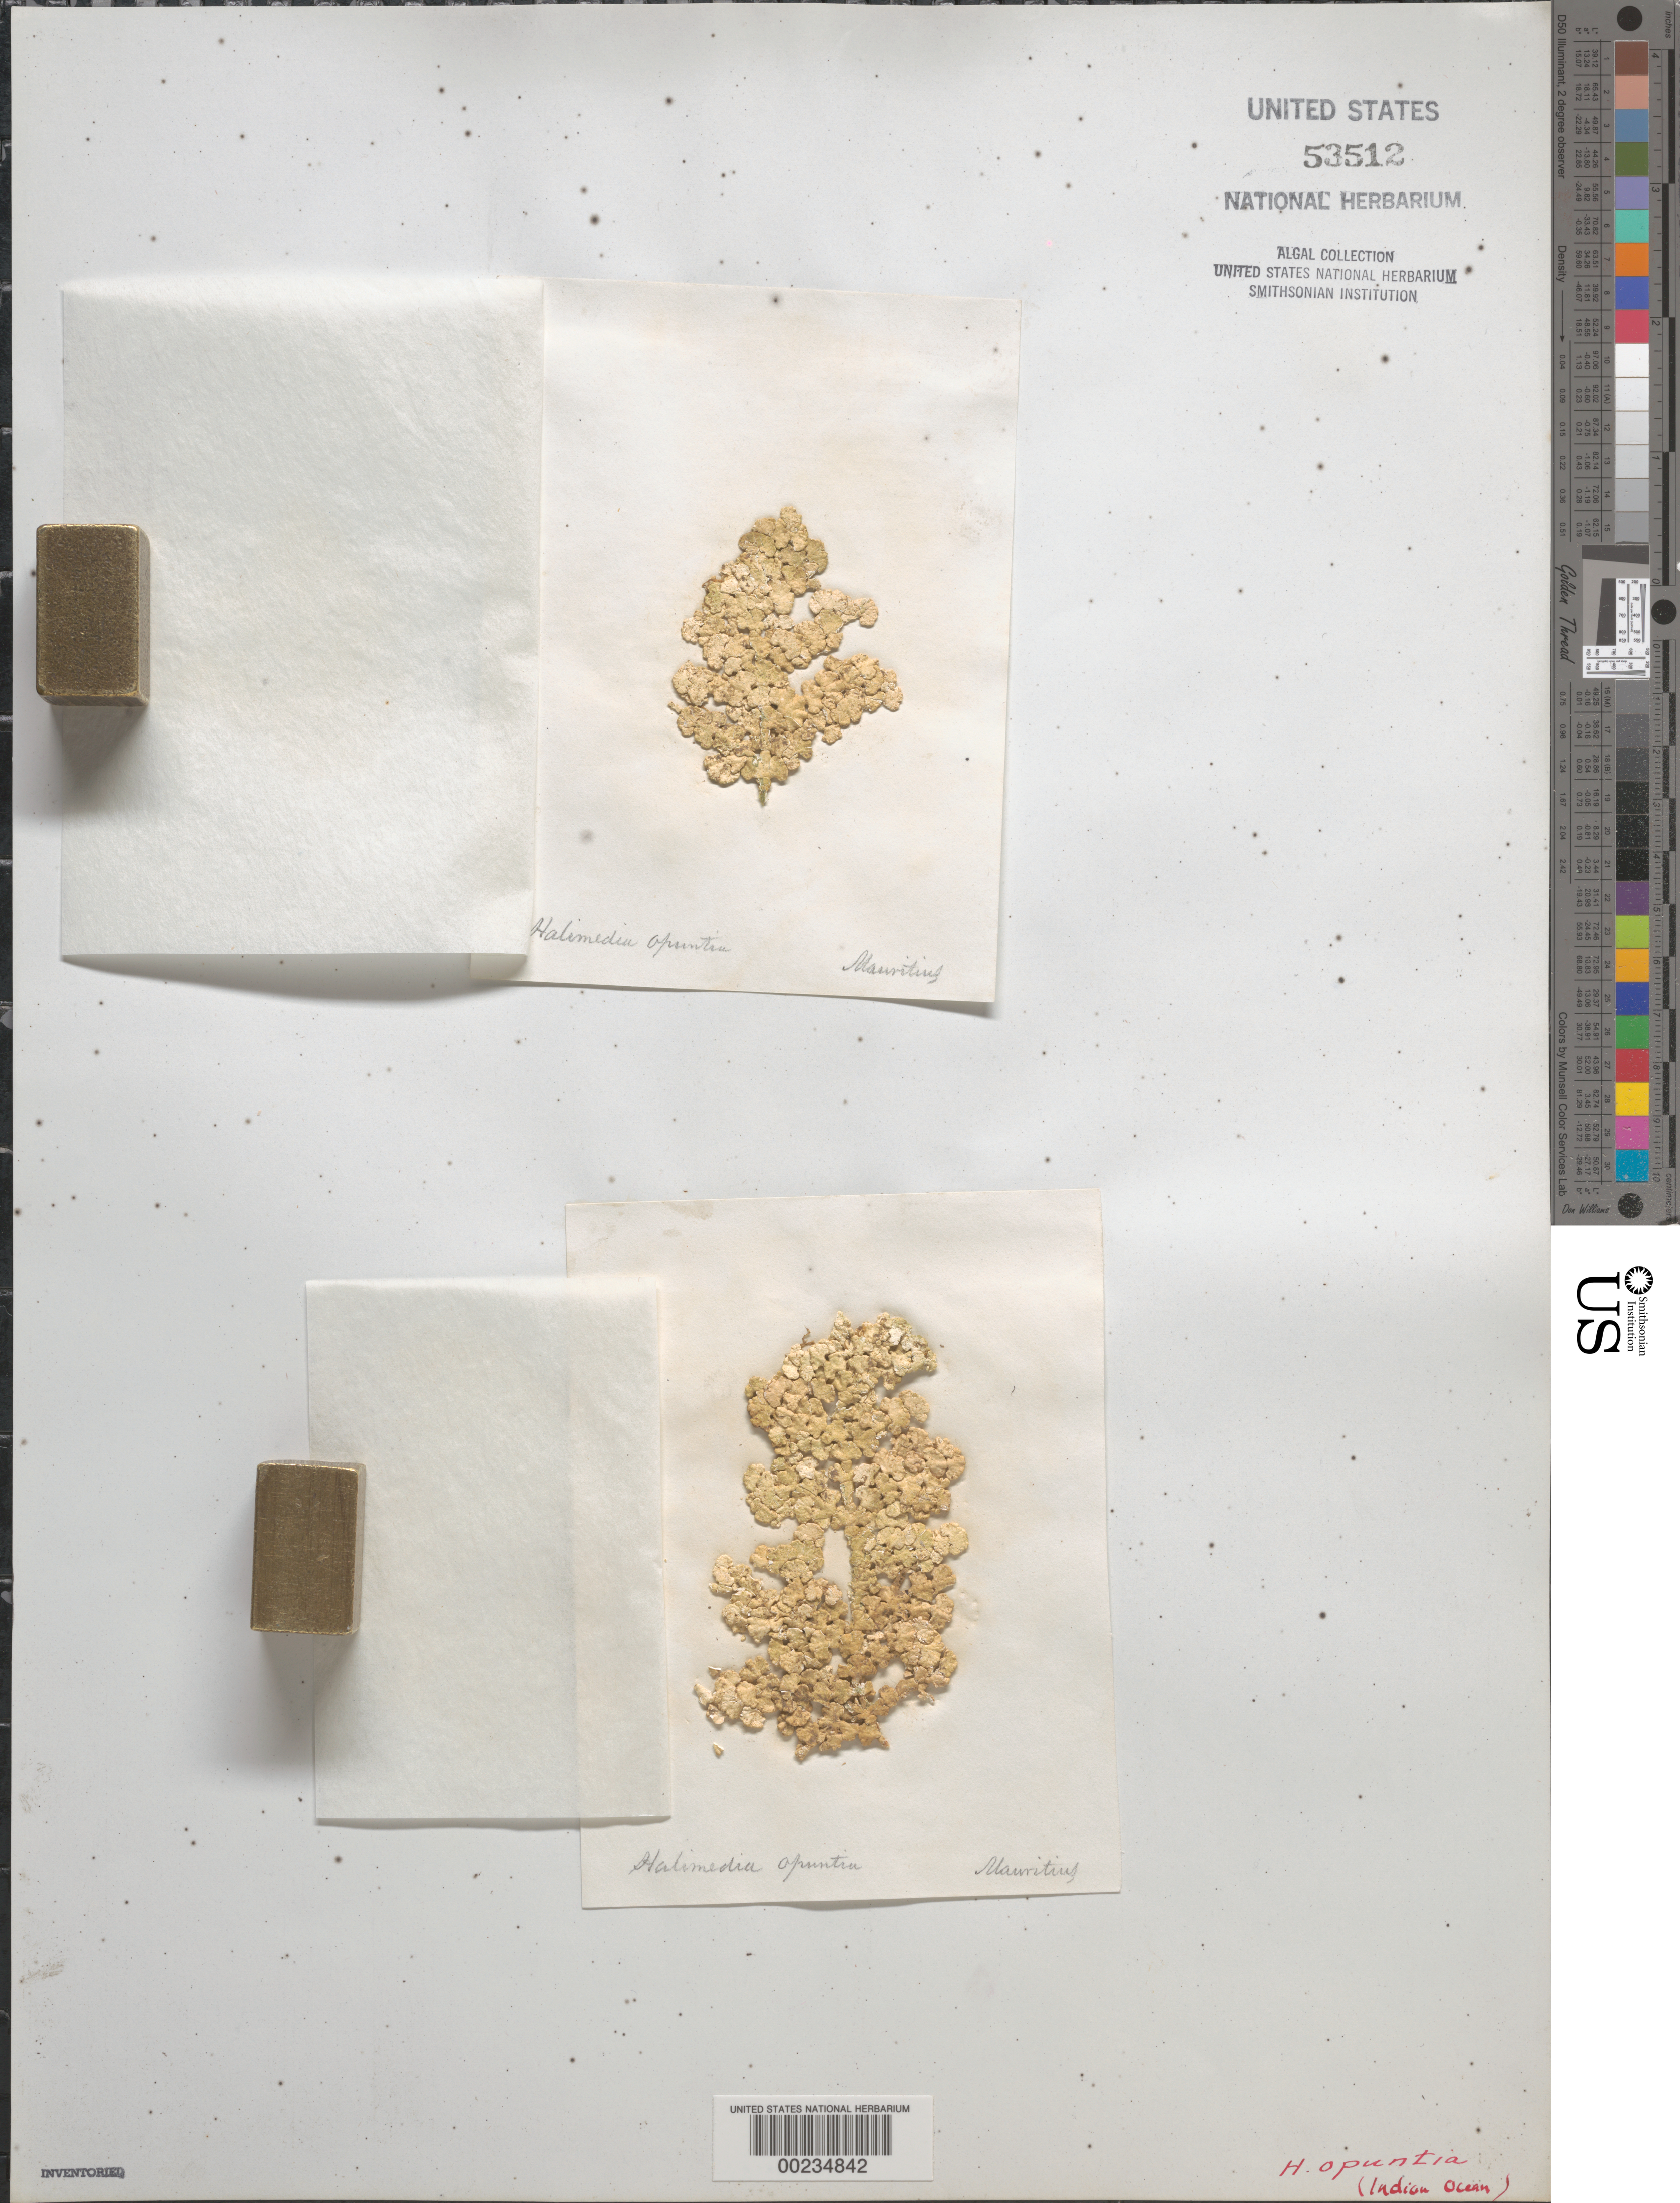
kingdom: Plantae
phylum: Chlorophyta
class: Ulvophyceae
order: Bryopsidales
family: Halimedaceae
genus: Halimeda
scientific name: Halimeda opuntia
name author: (L.) J.V.Lamouroux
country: Mauritius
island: Mauritius Island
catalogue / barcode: US 53512